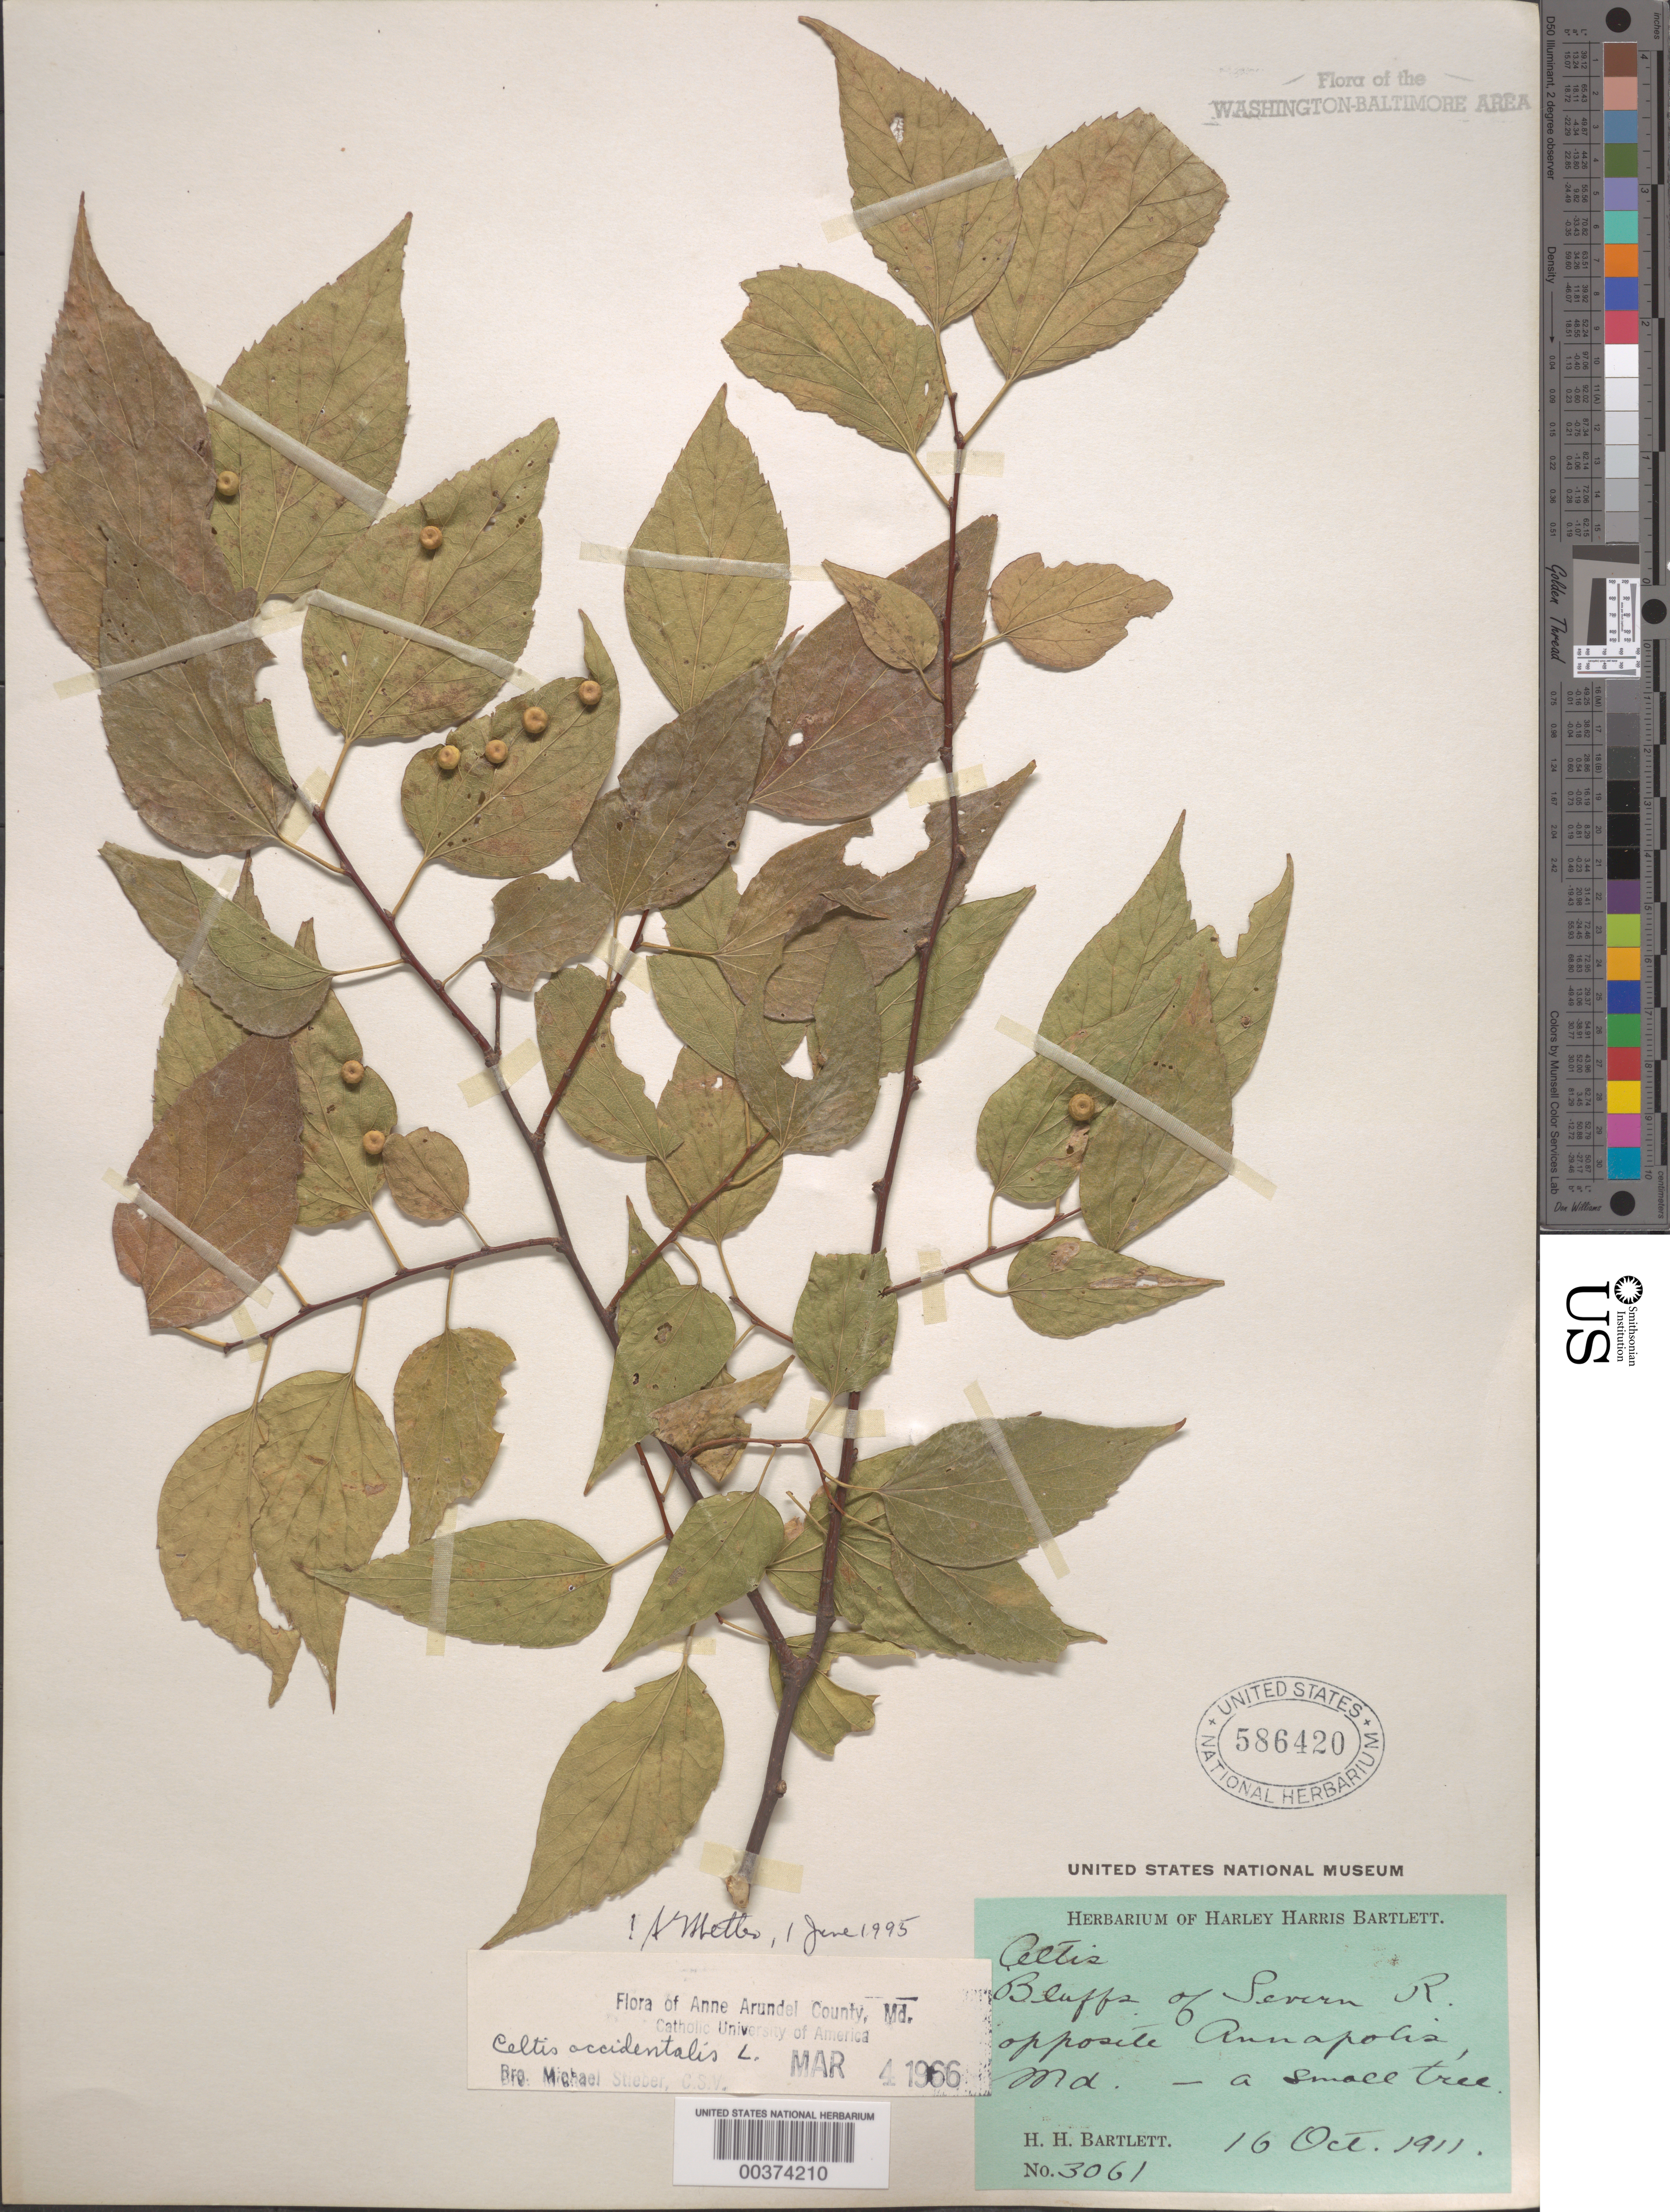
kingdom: Plantae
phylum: Tracheophyta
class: Magnoliopsida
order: Rosales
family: Cannabaceae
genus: Celtis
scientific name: Celtis occidentalis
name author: L.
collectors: H. H. Bartlett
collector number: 3061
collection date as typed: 16 Oct 1911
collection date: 1911-10-16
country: United States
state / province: Maryland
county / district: Anne Arundel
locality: Severn River, opposite Annapolis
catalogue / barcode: US 586420